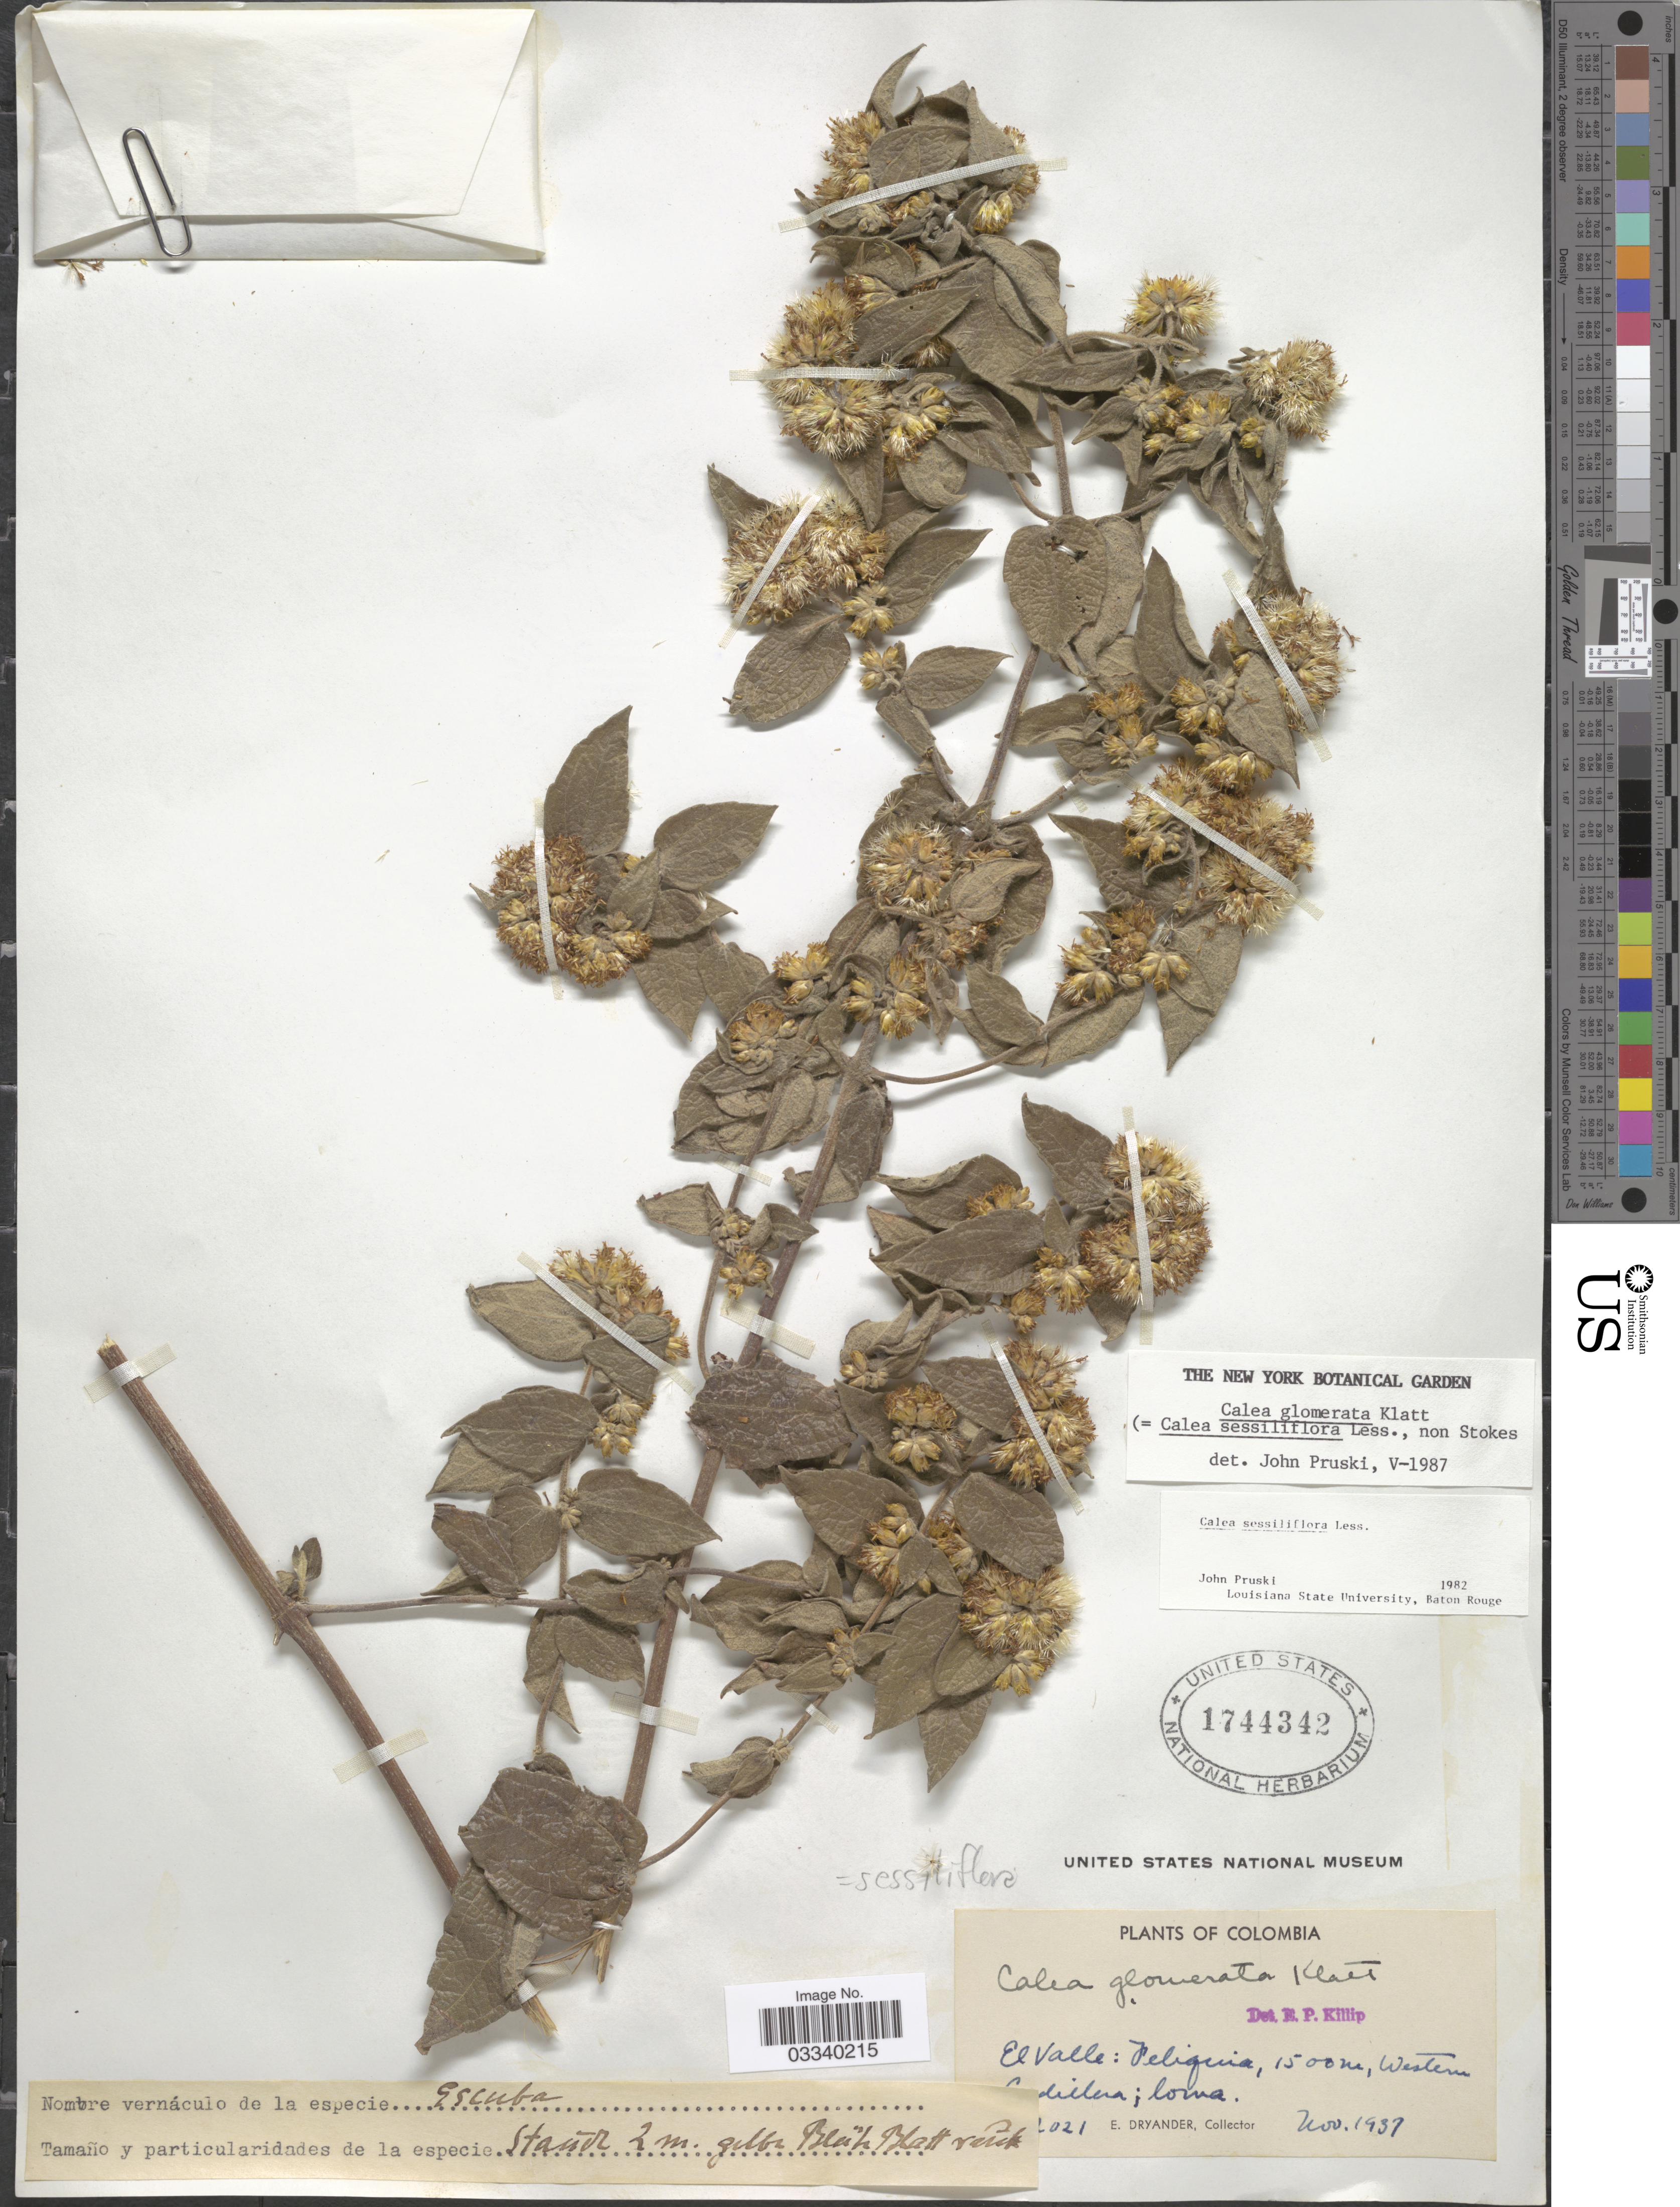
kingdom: Plantae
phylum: Tracheophyta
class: Magnoliopsida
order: Asterales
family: Asteraceae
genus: Calea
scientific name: Calea sessiliflora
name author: Less.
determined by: Pruski, J. F.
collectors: E. Dryander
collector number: !021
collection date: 1937-11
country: Colombia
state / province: Valle del Cauca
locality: El Valle: Feliquia, Western Cordillera.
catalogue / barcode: US 1744342